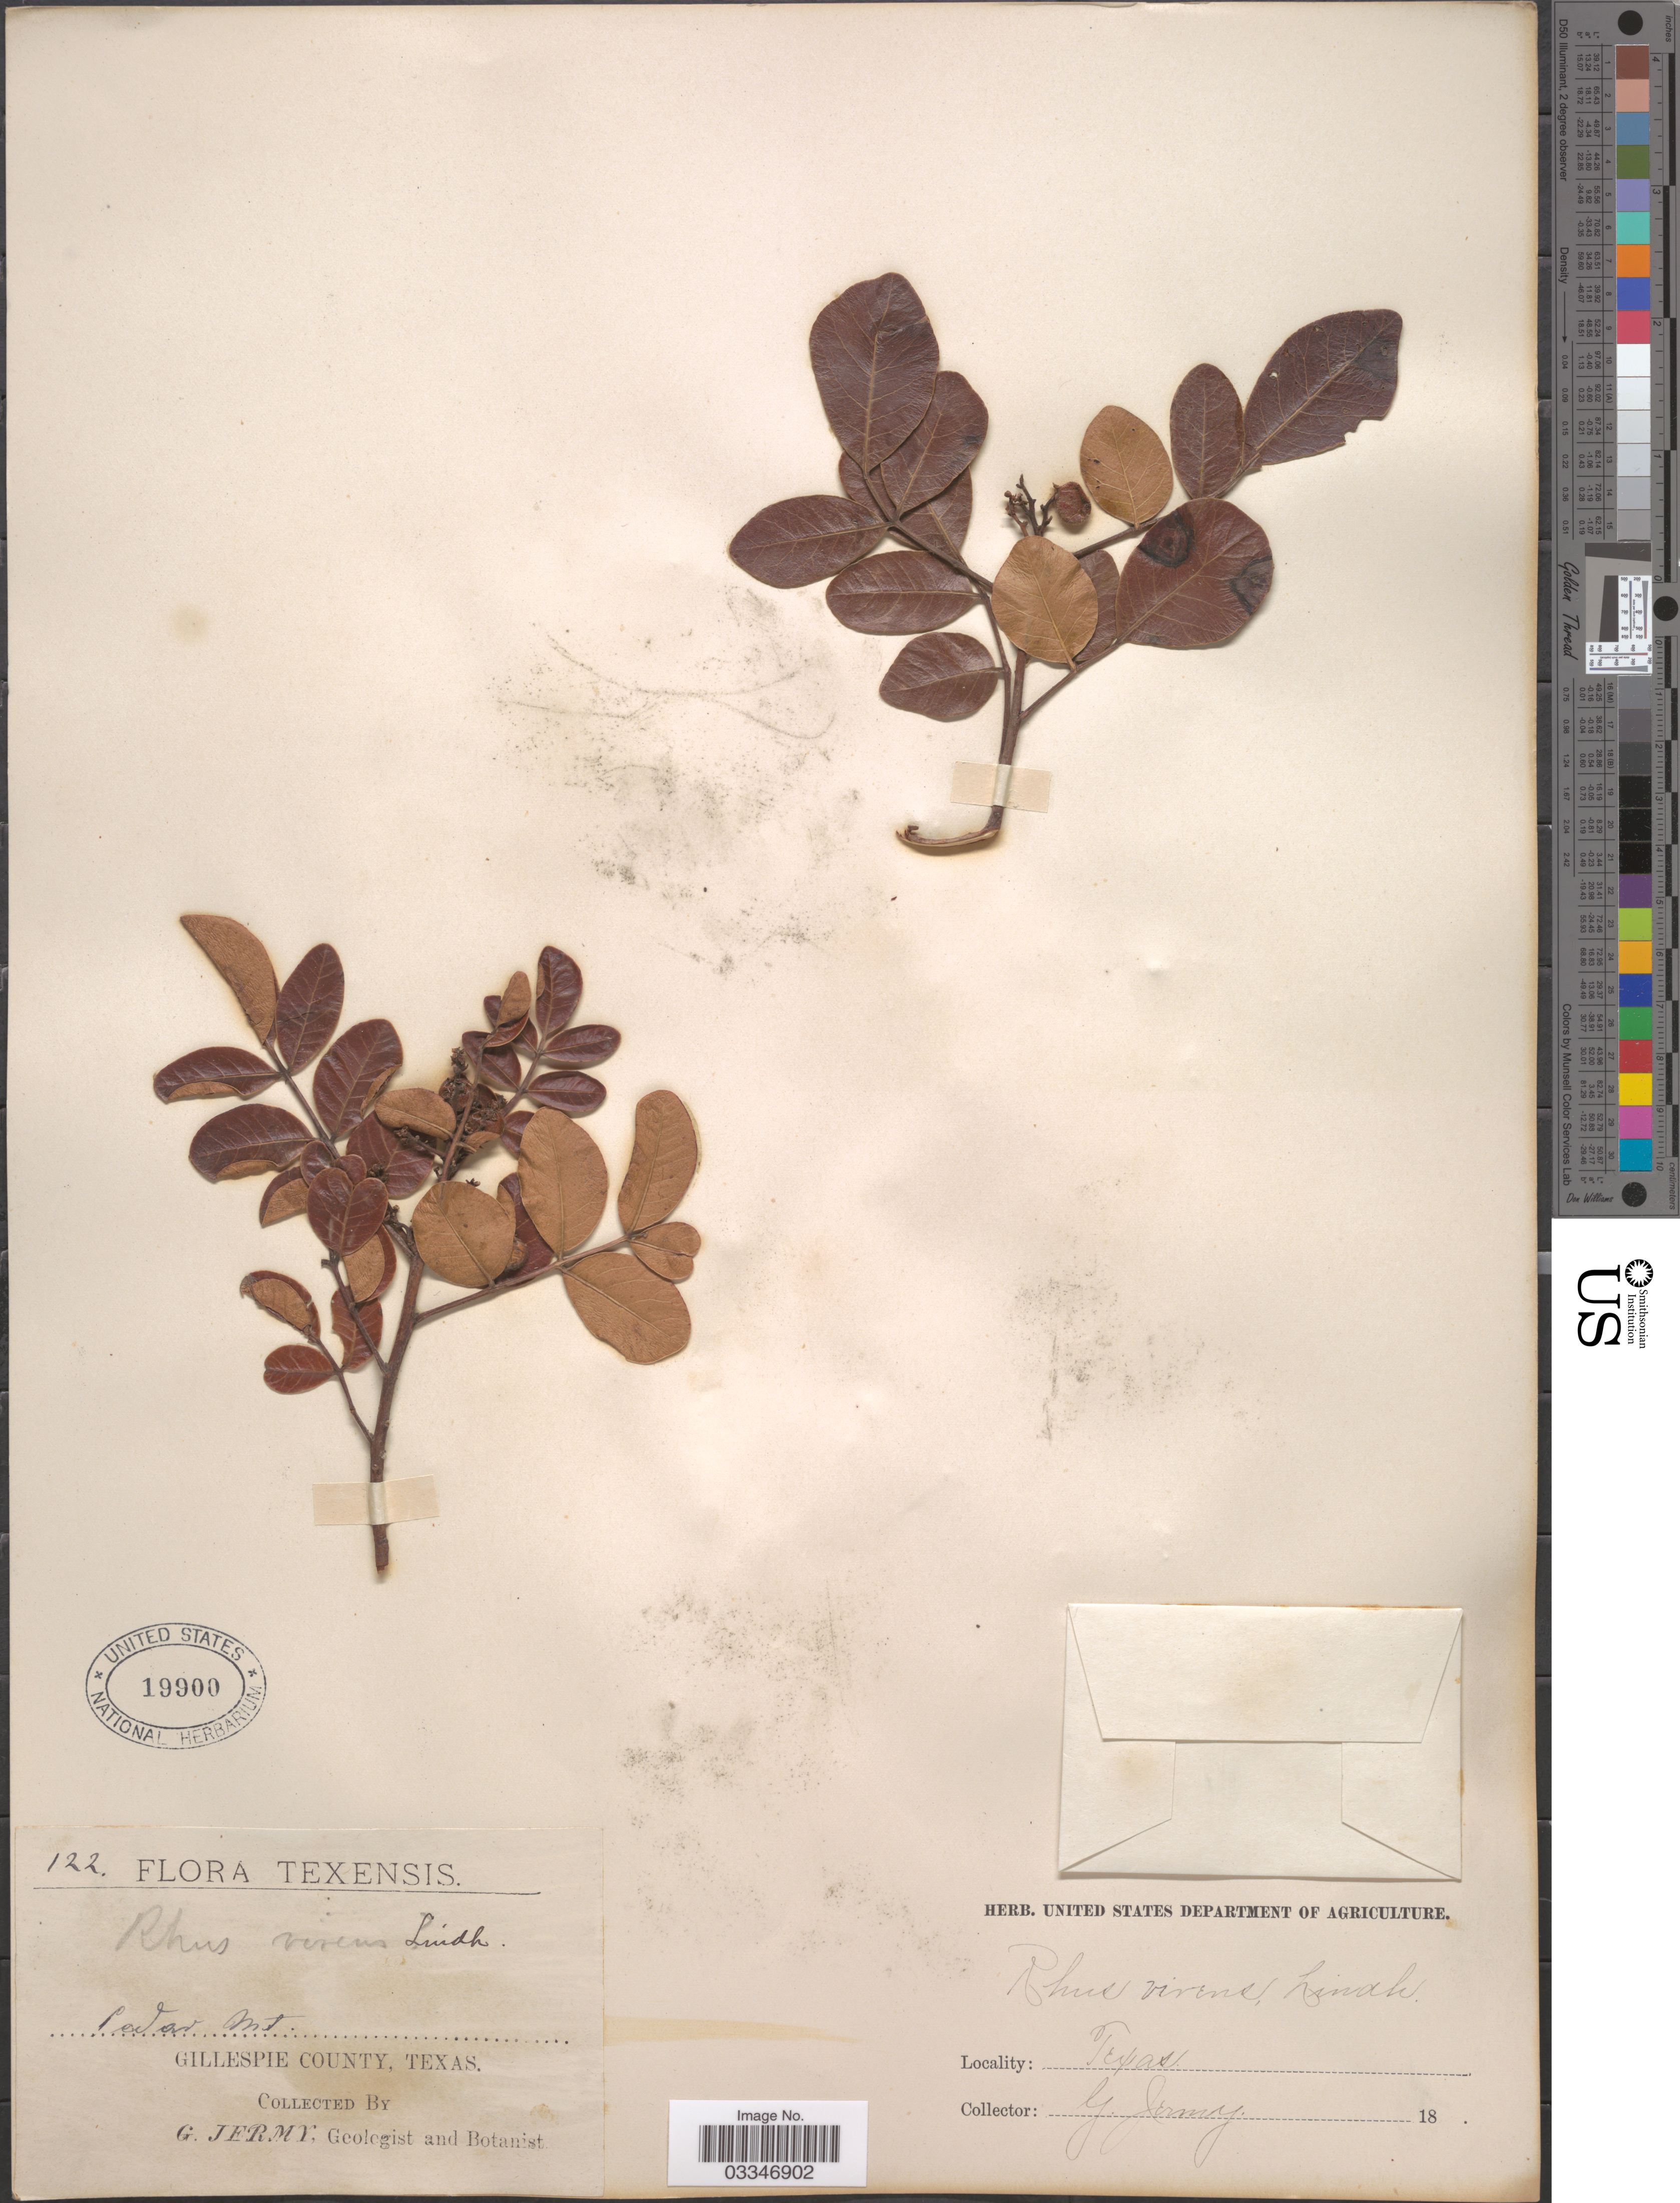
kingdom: Plantae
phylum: Tracheophyta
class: Magnoliopsida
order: Sapindales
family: Anacardiaceae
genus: Rhus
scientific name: Rhus virens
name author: Lindh. ex A. Gray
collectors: G. Jermy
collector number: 122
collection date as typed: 18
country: United States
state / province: Texas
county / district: Gillespie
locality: Hudson Mt, Gillespie County.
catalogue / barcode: US 19900